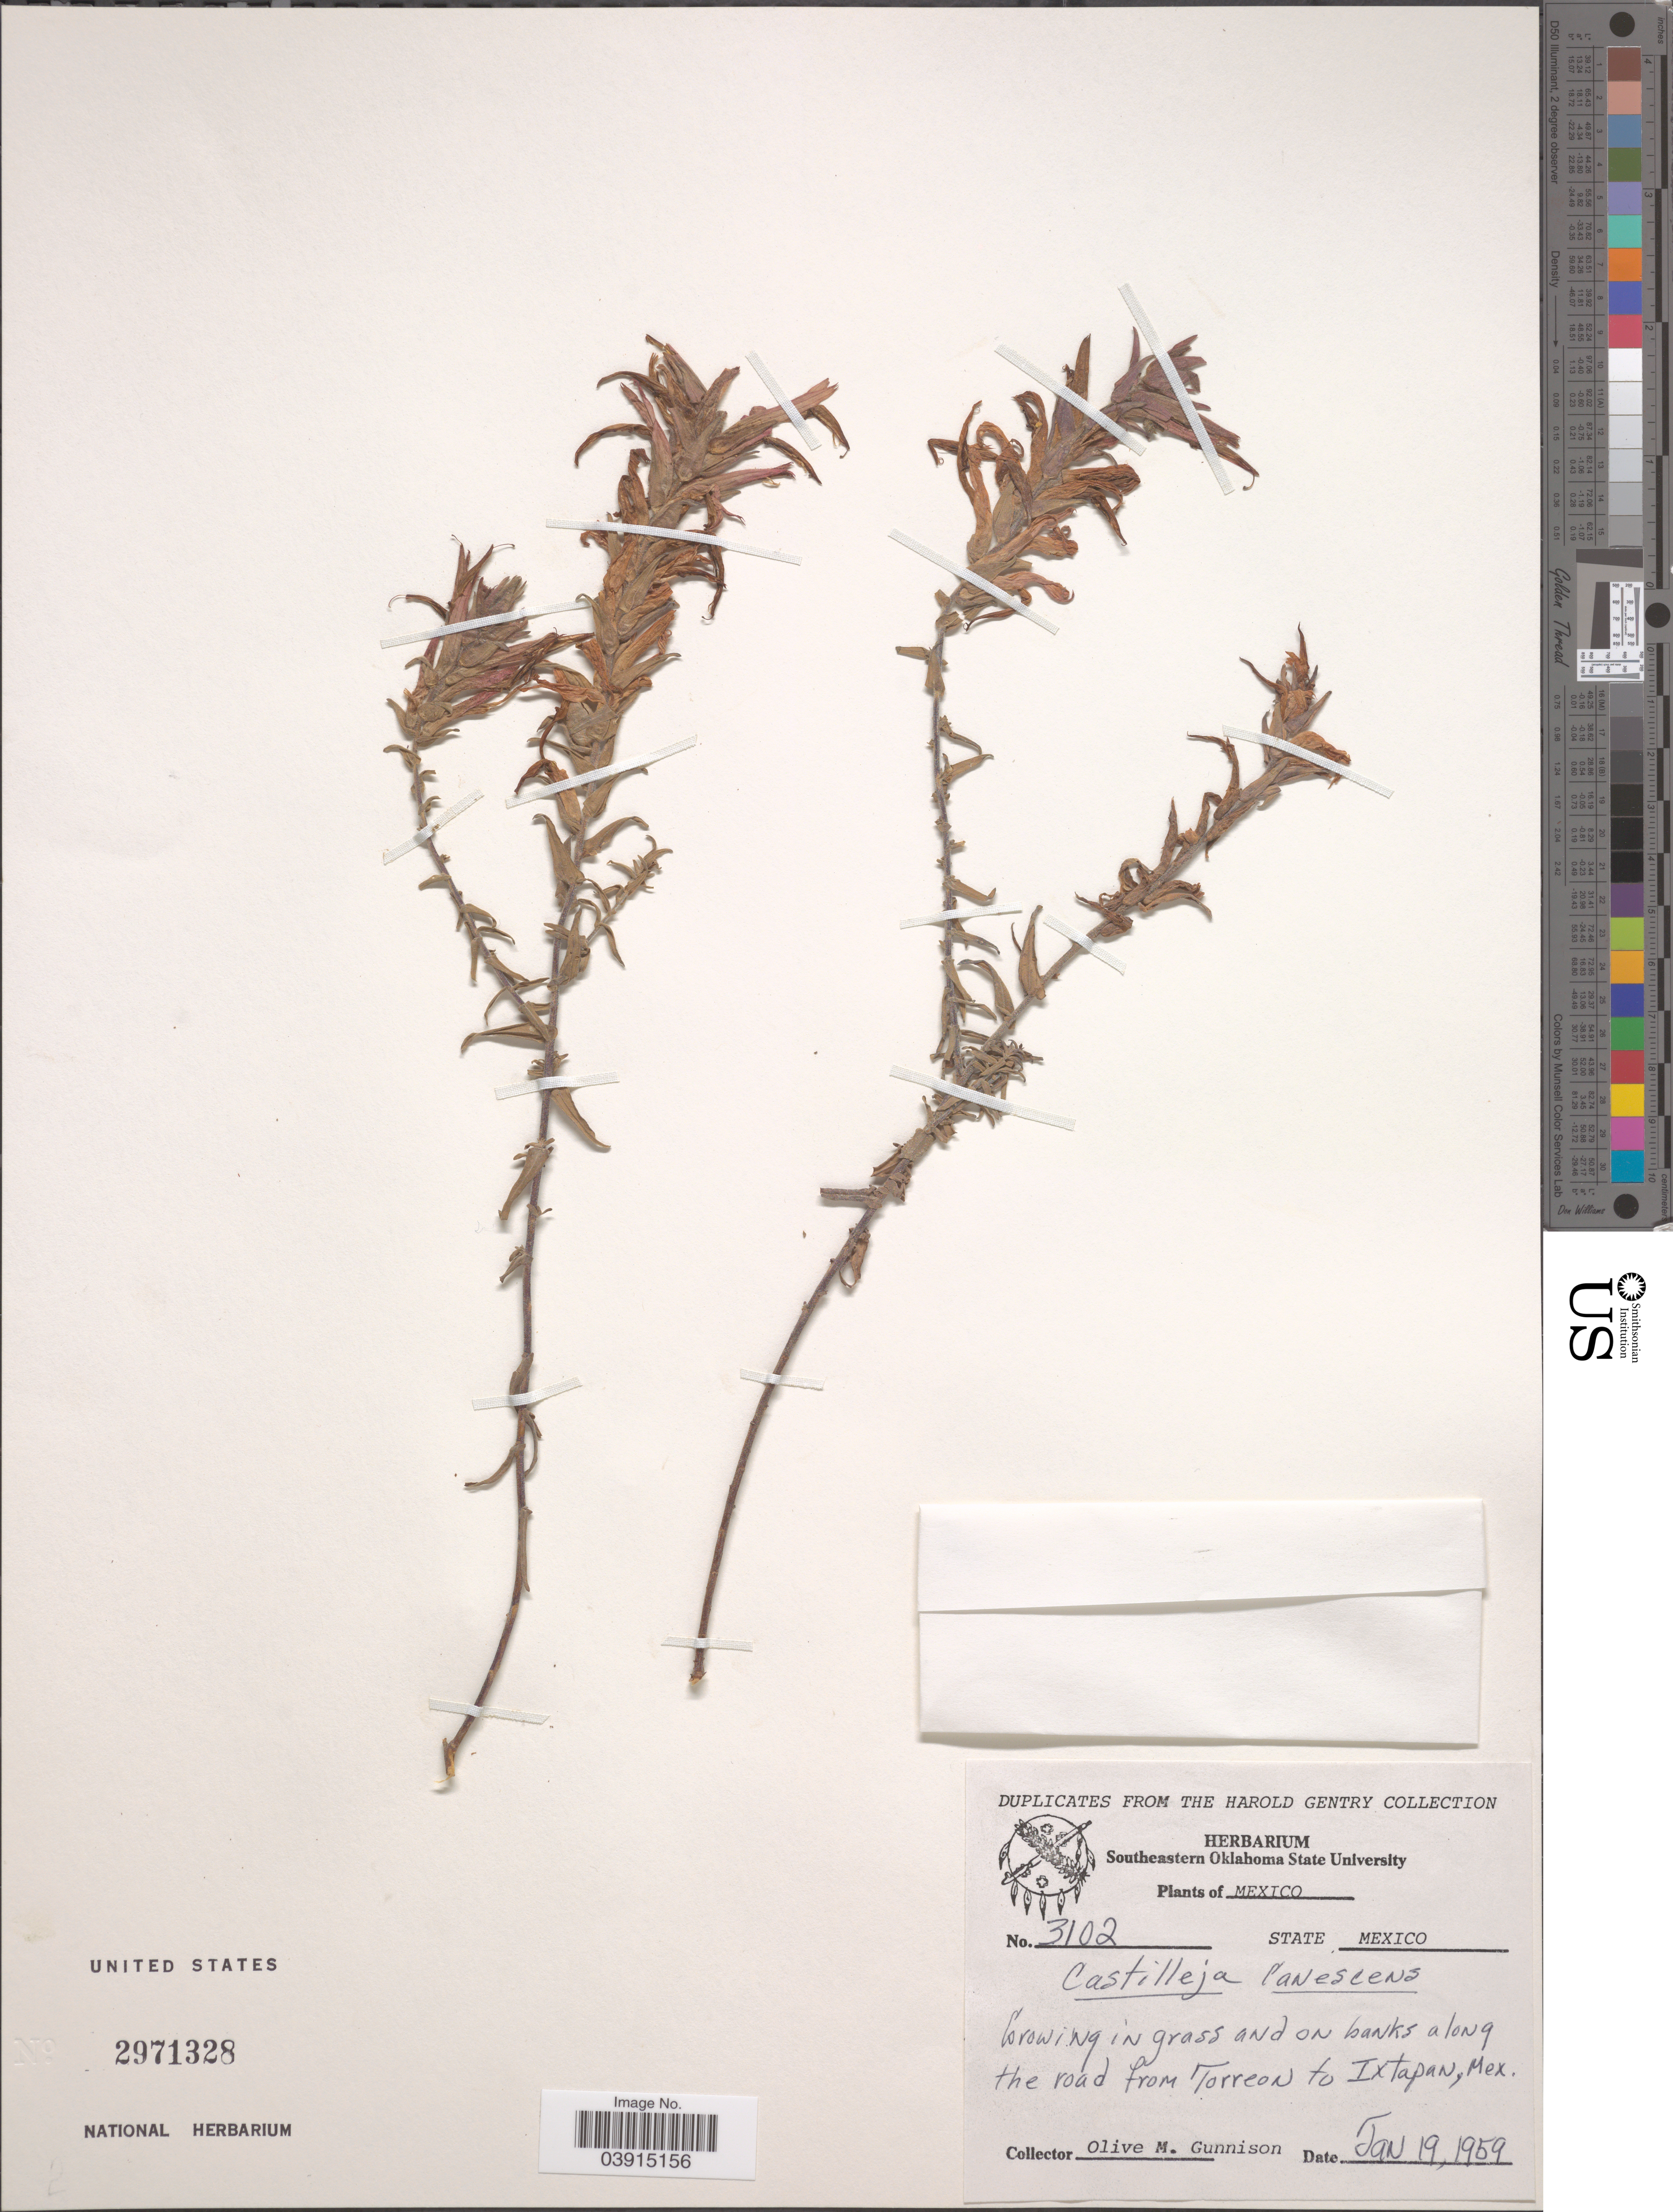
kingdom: Plantae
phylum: Tracheophyta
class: Magnoliopsida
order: Lamiales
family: Orobanchaceae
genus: Castilleja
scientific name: Castilleja canescens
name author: Benth.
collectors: Gunnison, O. M.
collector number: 3102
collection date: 1959-01-19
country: Mexico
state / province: México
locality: In grass and on banks along the road from Torreon to Ixtapan.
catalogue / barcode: US 2971328